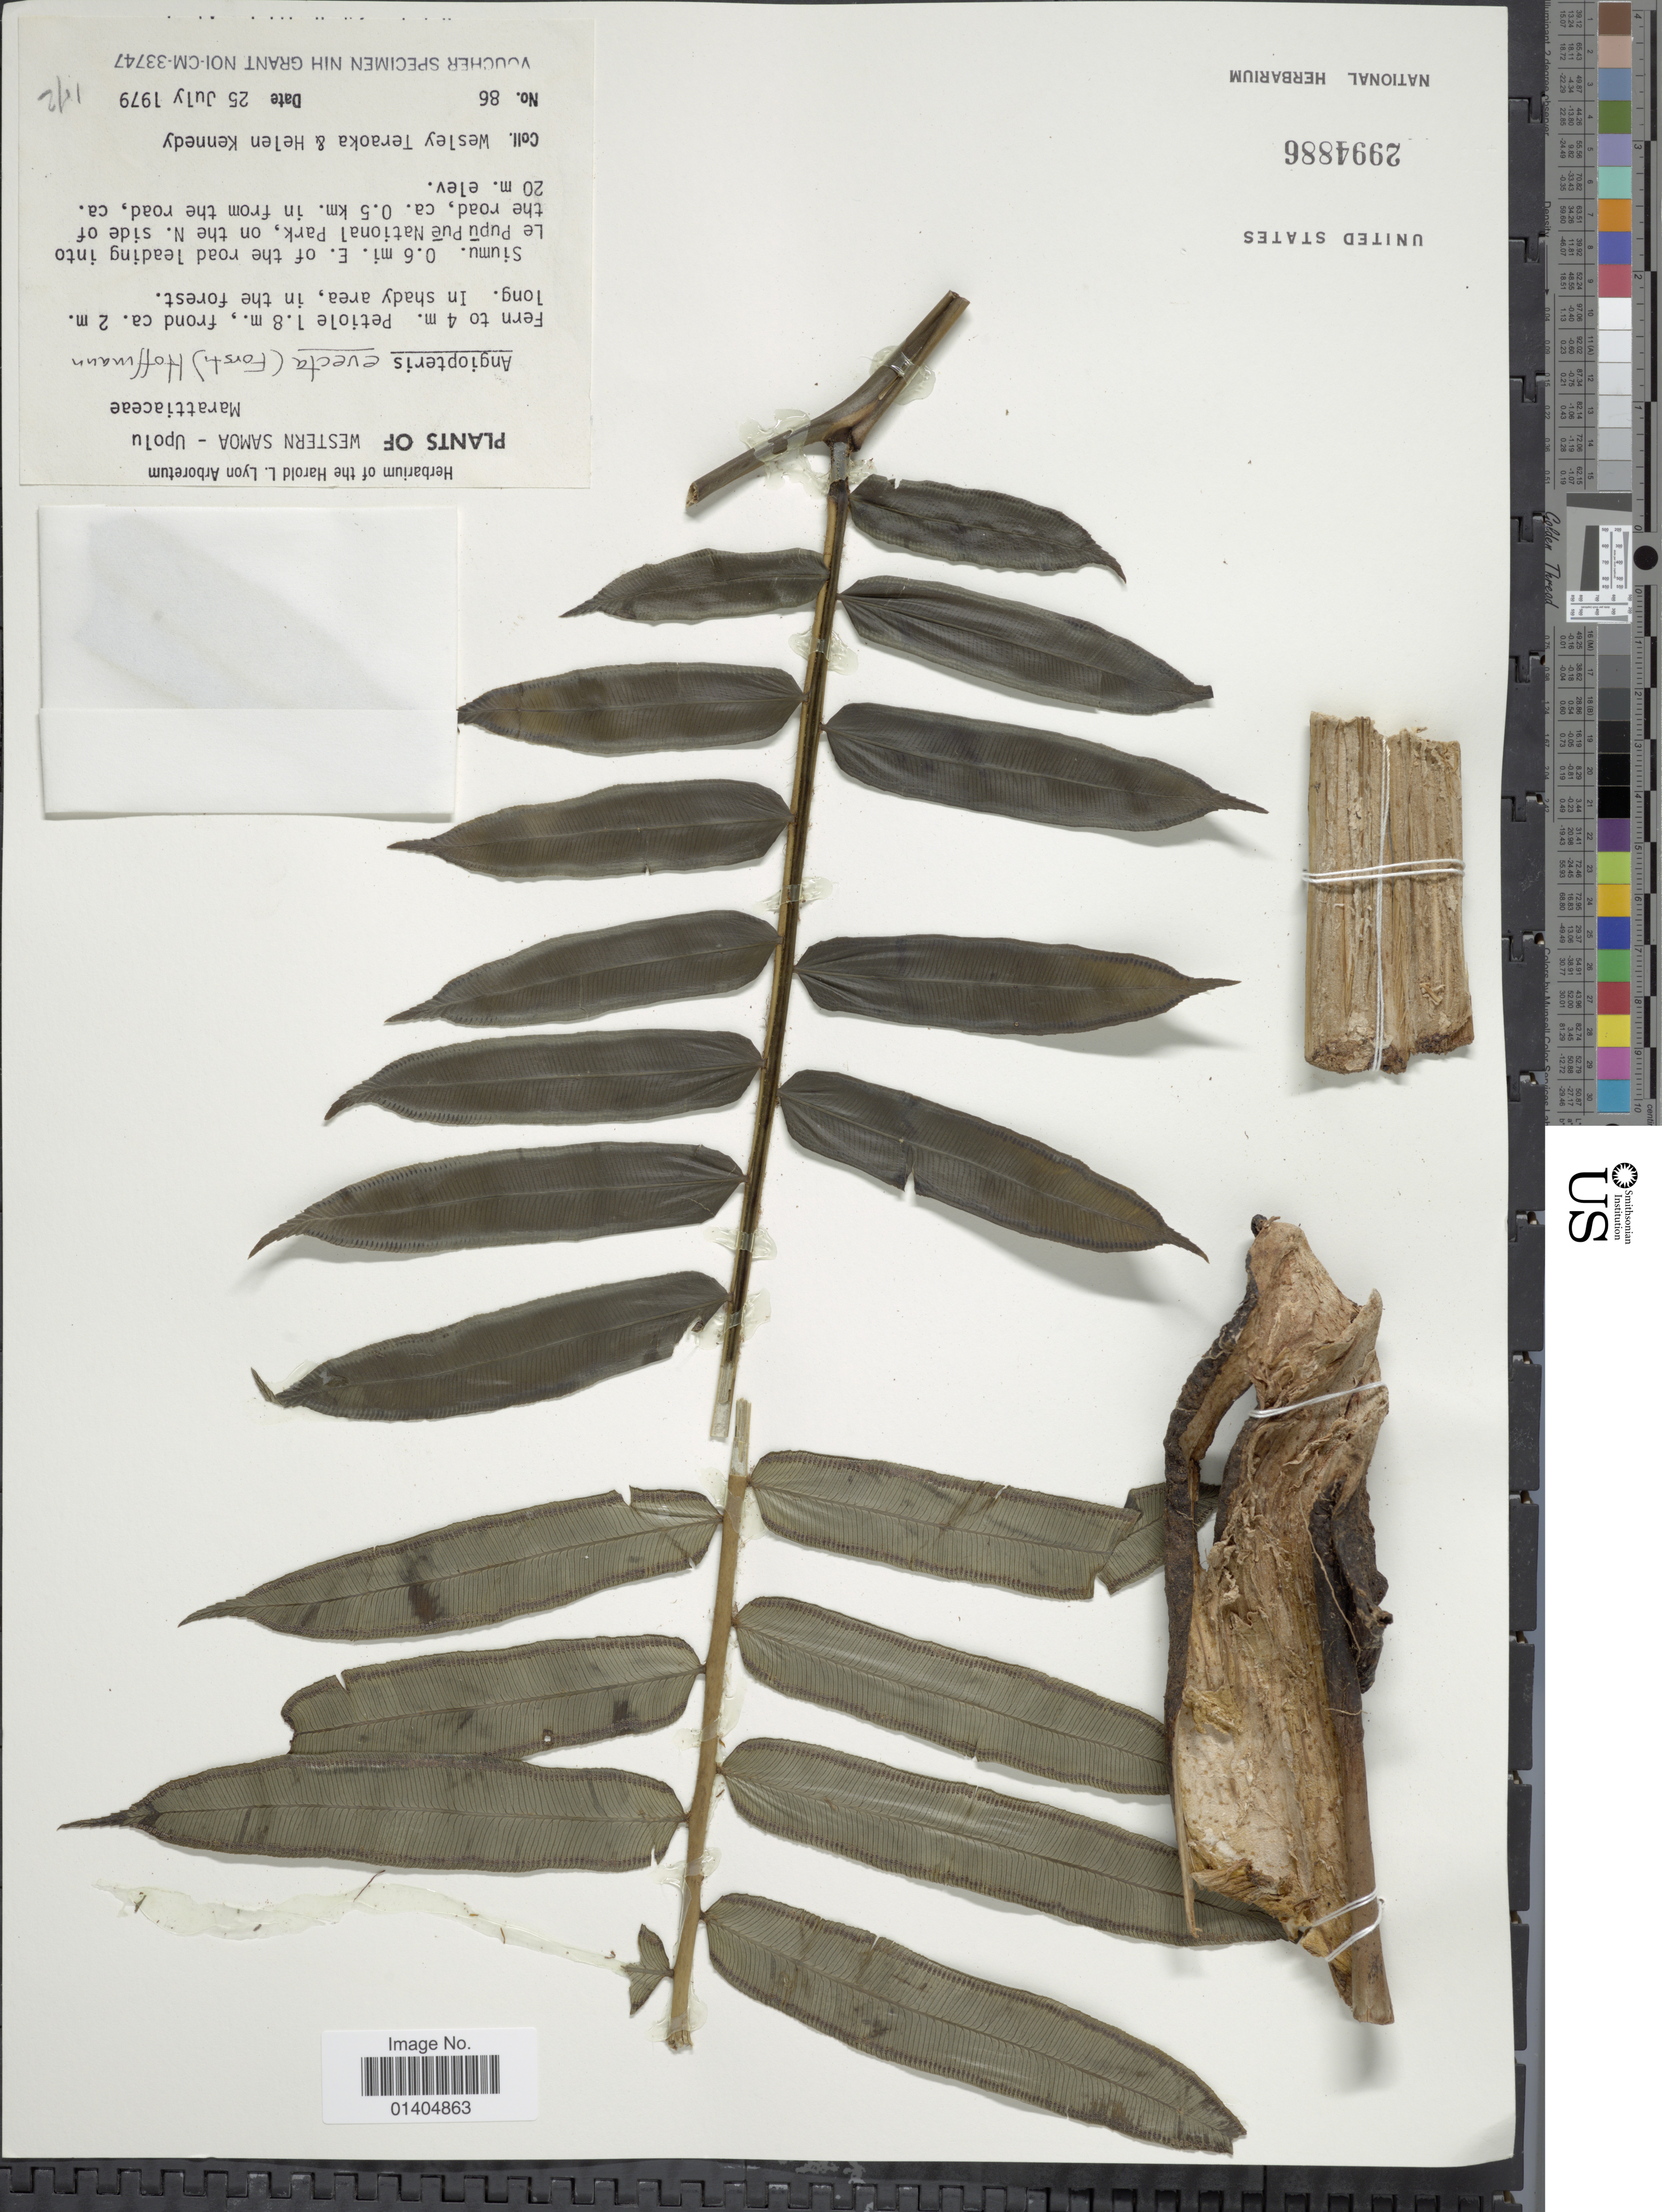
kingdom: Plantae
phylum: Tracheophyta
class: Polypodiopsida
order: Marattiales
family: Marattiaceae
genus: Angiopteris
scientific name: Angiopteris evecta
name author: (G. Forst.) Hoffm.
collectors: W. Teraoka & H. Kennedy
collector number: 86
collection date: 1979-07-25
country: Samoa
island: Upolu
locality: Siumu. 0.6 Mi. E. of the road leading into Le Pupu Pue National Park, on the N. side of the road.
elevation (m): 20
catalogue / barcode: US 2994886